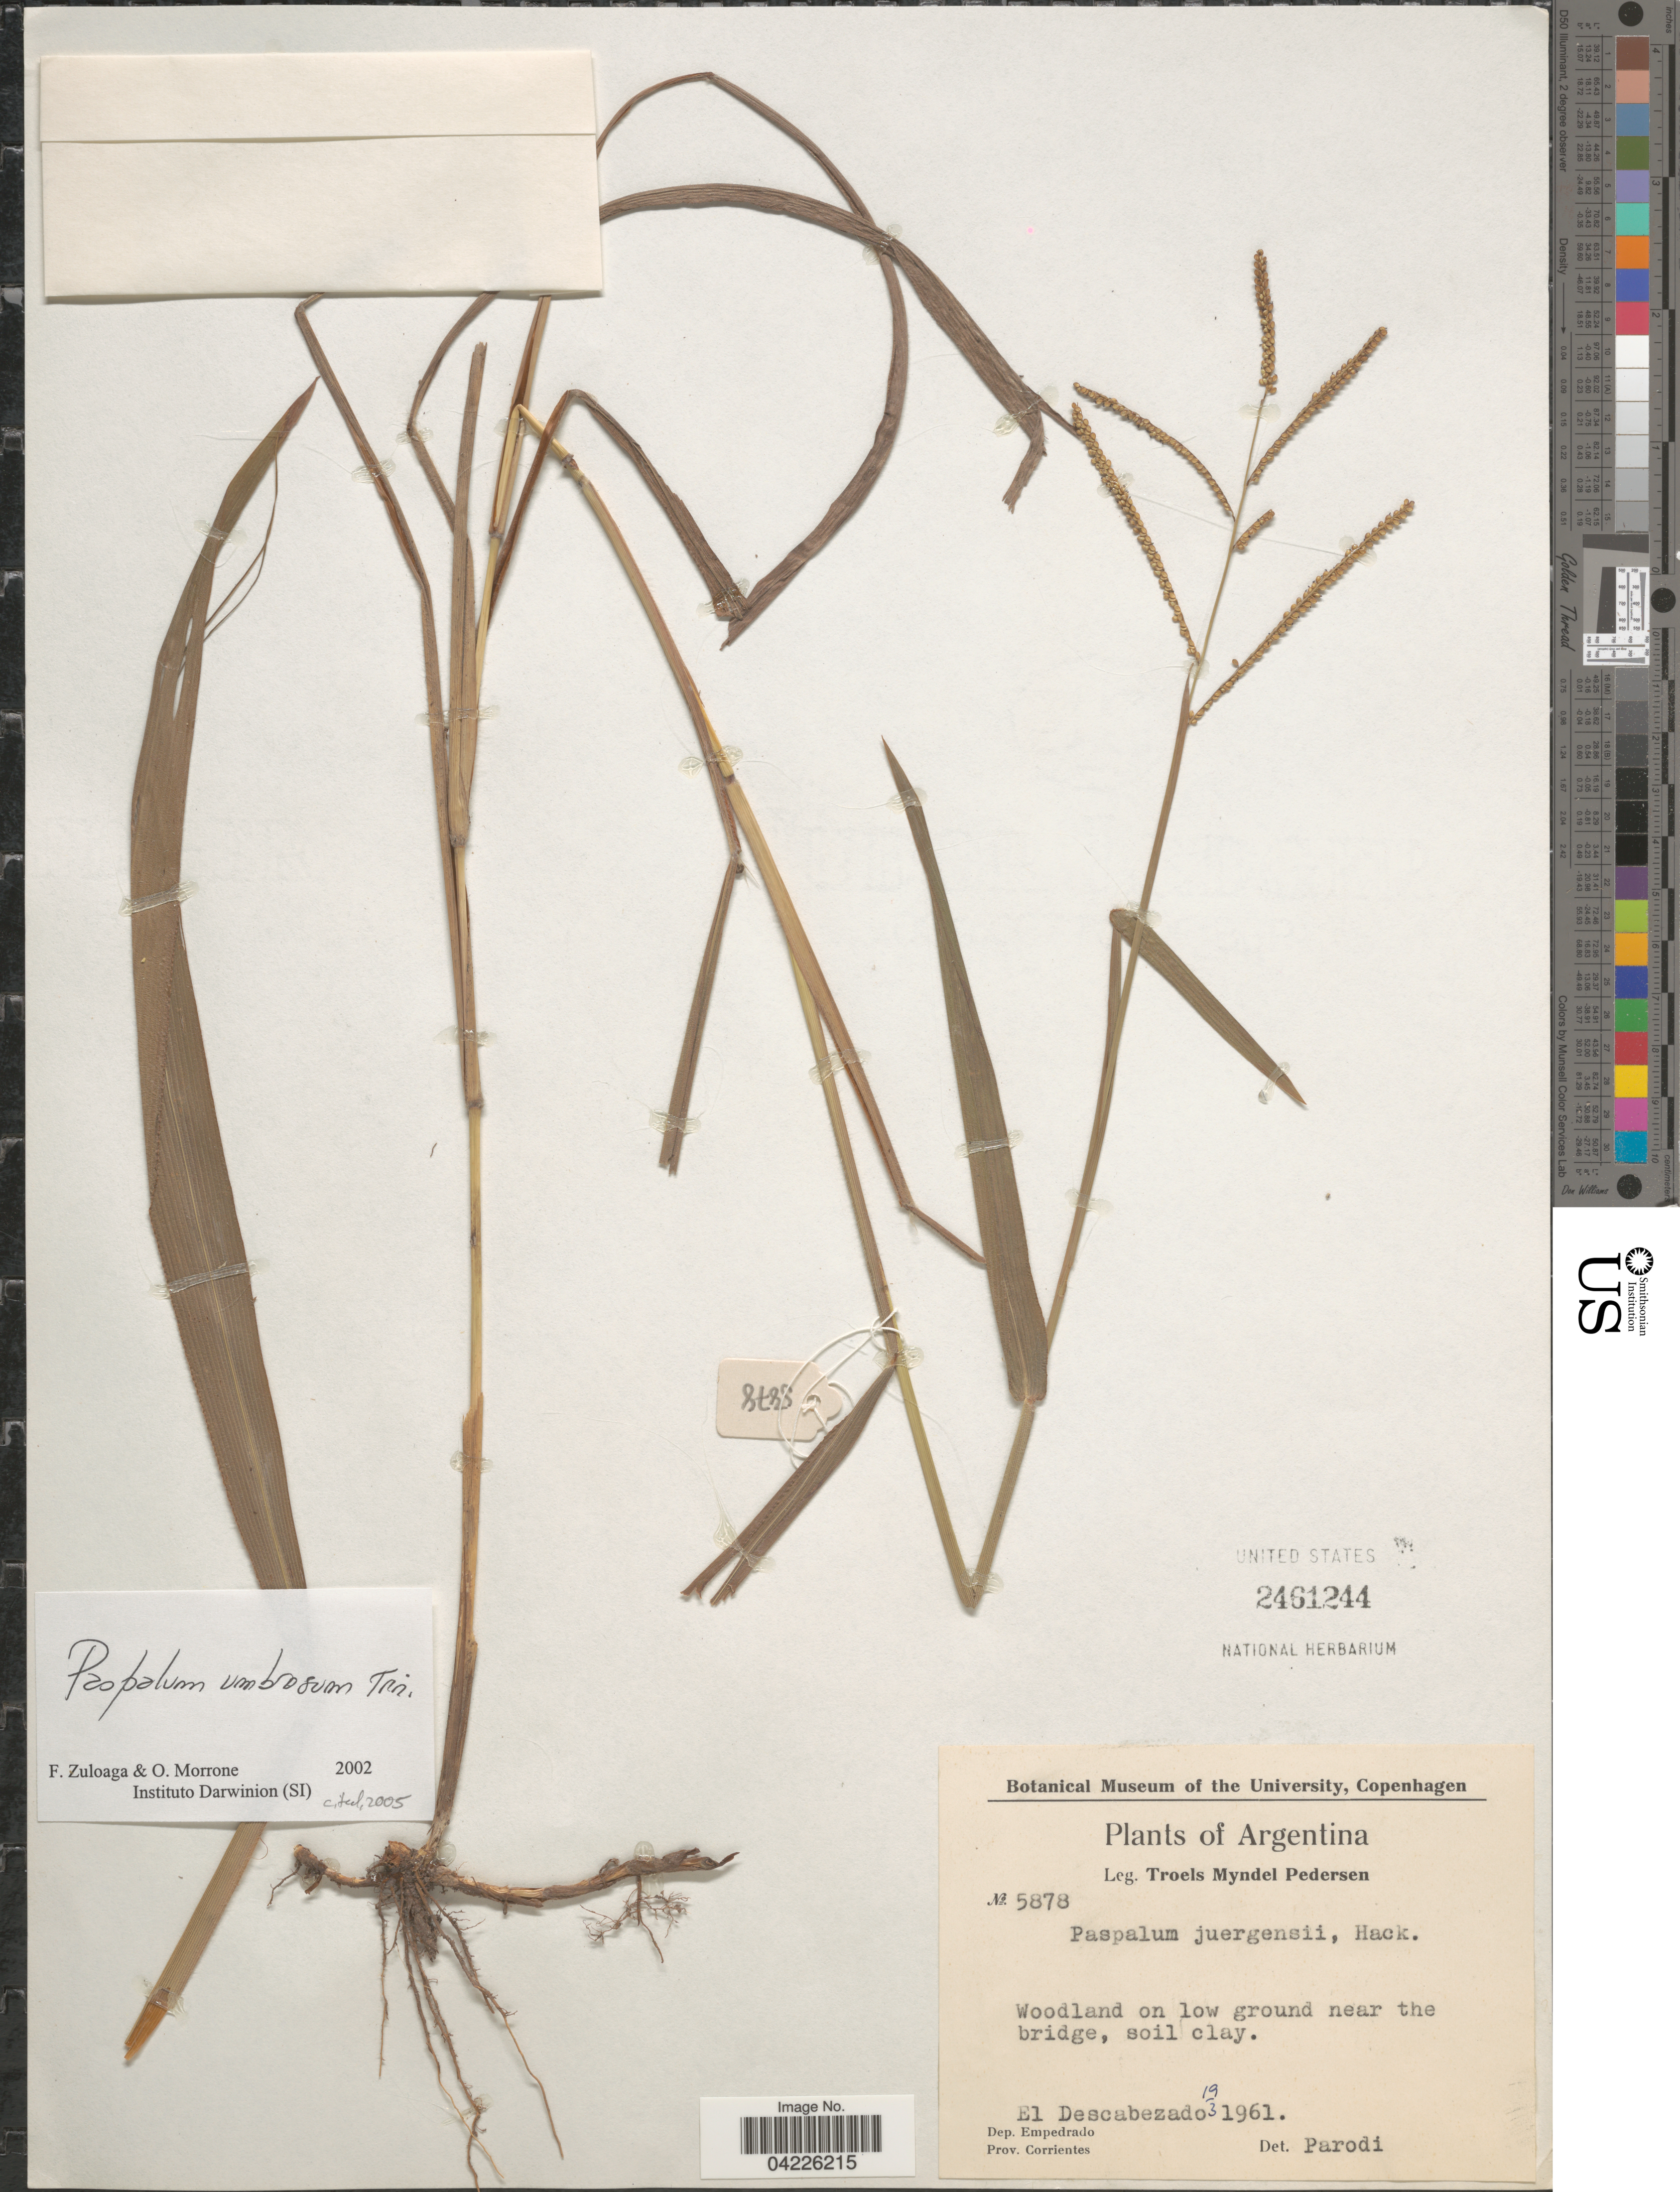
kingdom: Plantae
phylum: Tracheophyta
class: Liliopsida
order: Poales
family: Poaceae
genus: Paspalum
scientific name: Paspalum umbrosum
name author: Trin.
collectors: T. Pederson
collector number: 5878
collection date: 1961-03-19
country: Argentina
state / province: Corrientes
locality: Near the bridge. El Descabezado. Dep. Empedrado.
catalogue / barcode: US 2461244